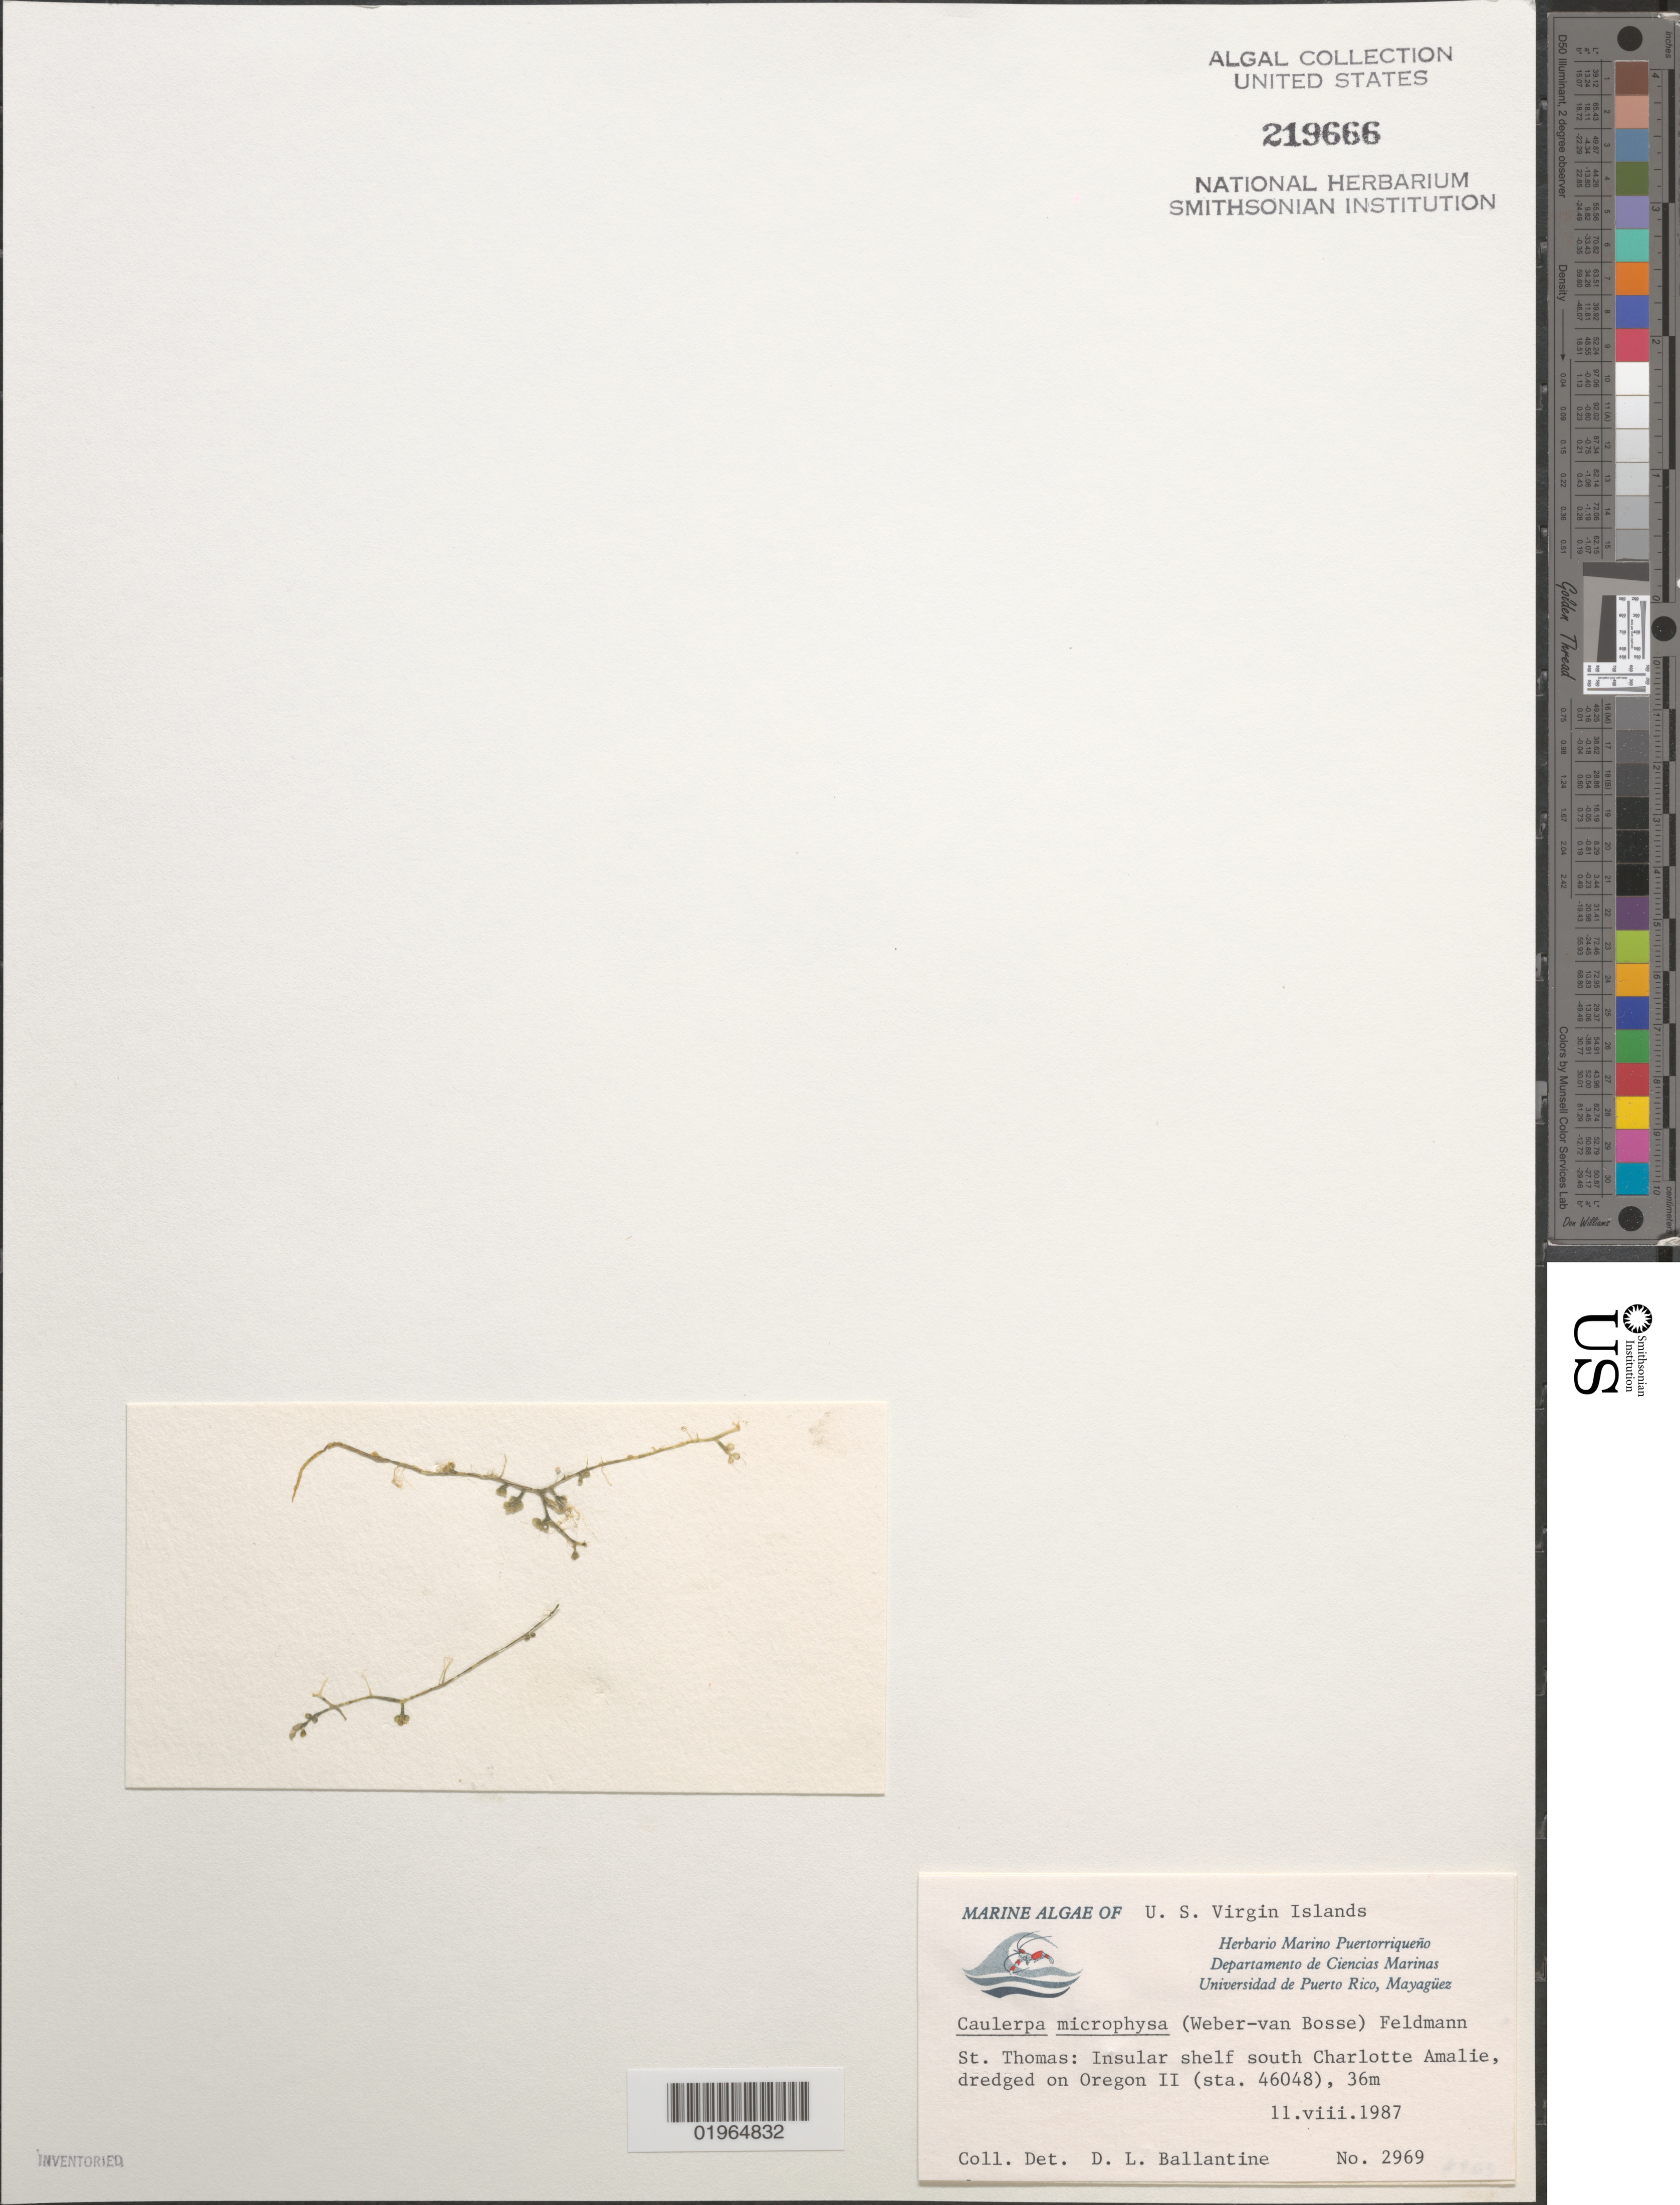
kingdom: Plantae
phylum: Chlorophyta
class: Ulvophyceae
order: Bryopsidales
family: Caulerpaceae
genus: Caulerpa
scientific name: Caulerpa microphysa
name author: (Weber Bosse) Feldmann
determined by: Ballantine, D. L.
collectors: D.L. Ballantine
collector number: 2969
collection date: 1987-08-11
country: U.S. Virgin Islands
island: St. Thomas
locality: Insular shelf south Charlotte Amalie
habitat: Dredged on Oregon II (sta. 46048)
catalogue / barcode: US 219666